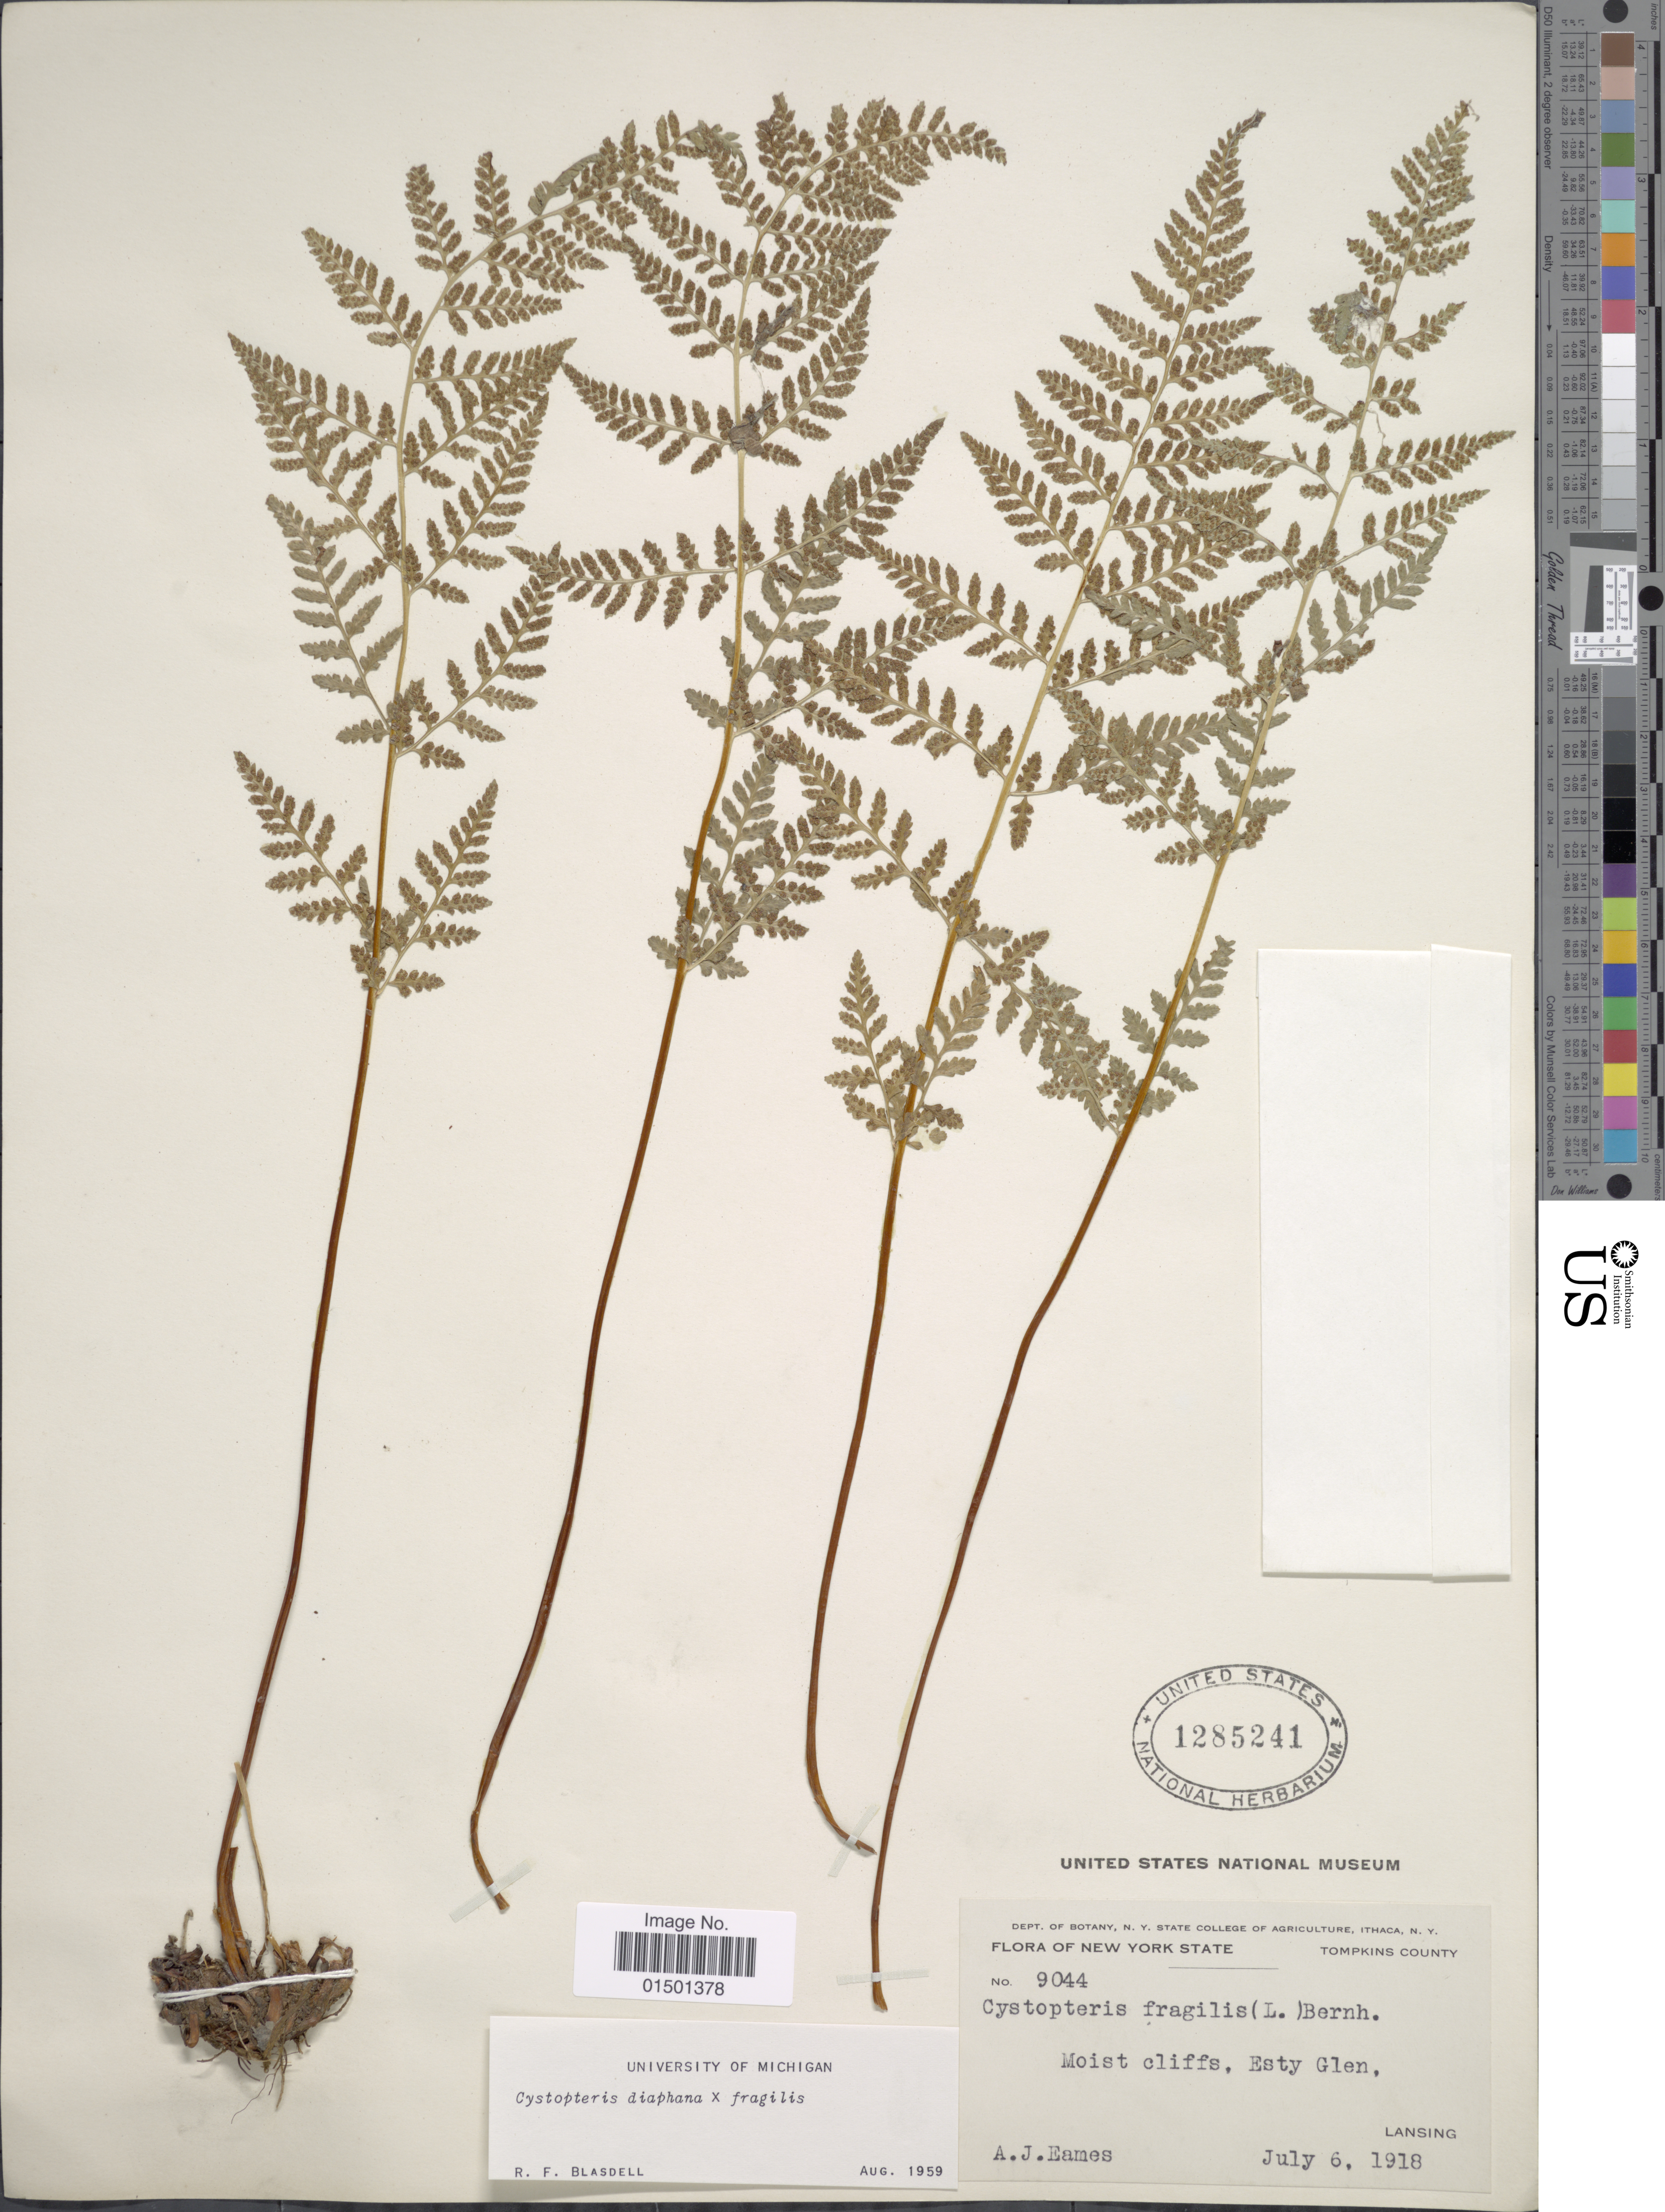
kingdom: Plantae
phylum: Tracheophyta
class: Polypodiopsida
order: Polypodiales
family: Cystopteridaceae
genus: Cystopteris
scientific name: Cystopteris diaphana x C. fragilis (L.) Bernh.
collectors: A. J. Eames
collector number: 9044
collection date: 1918-07-06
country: United States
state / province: New York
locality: Tompkins County, Esty Glen, Lansing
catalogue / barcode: US 1285241